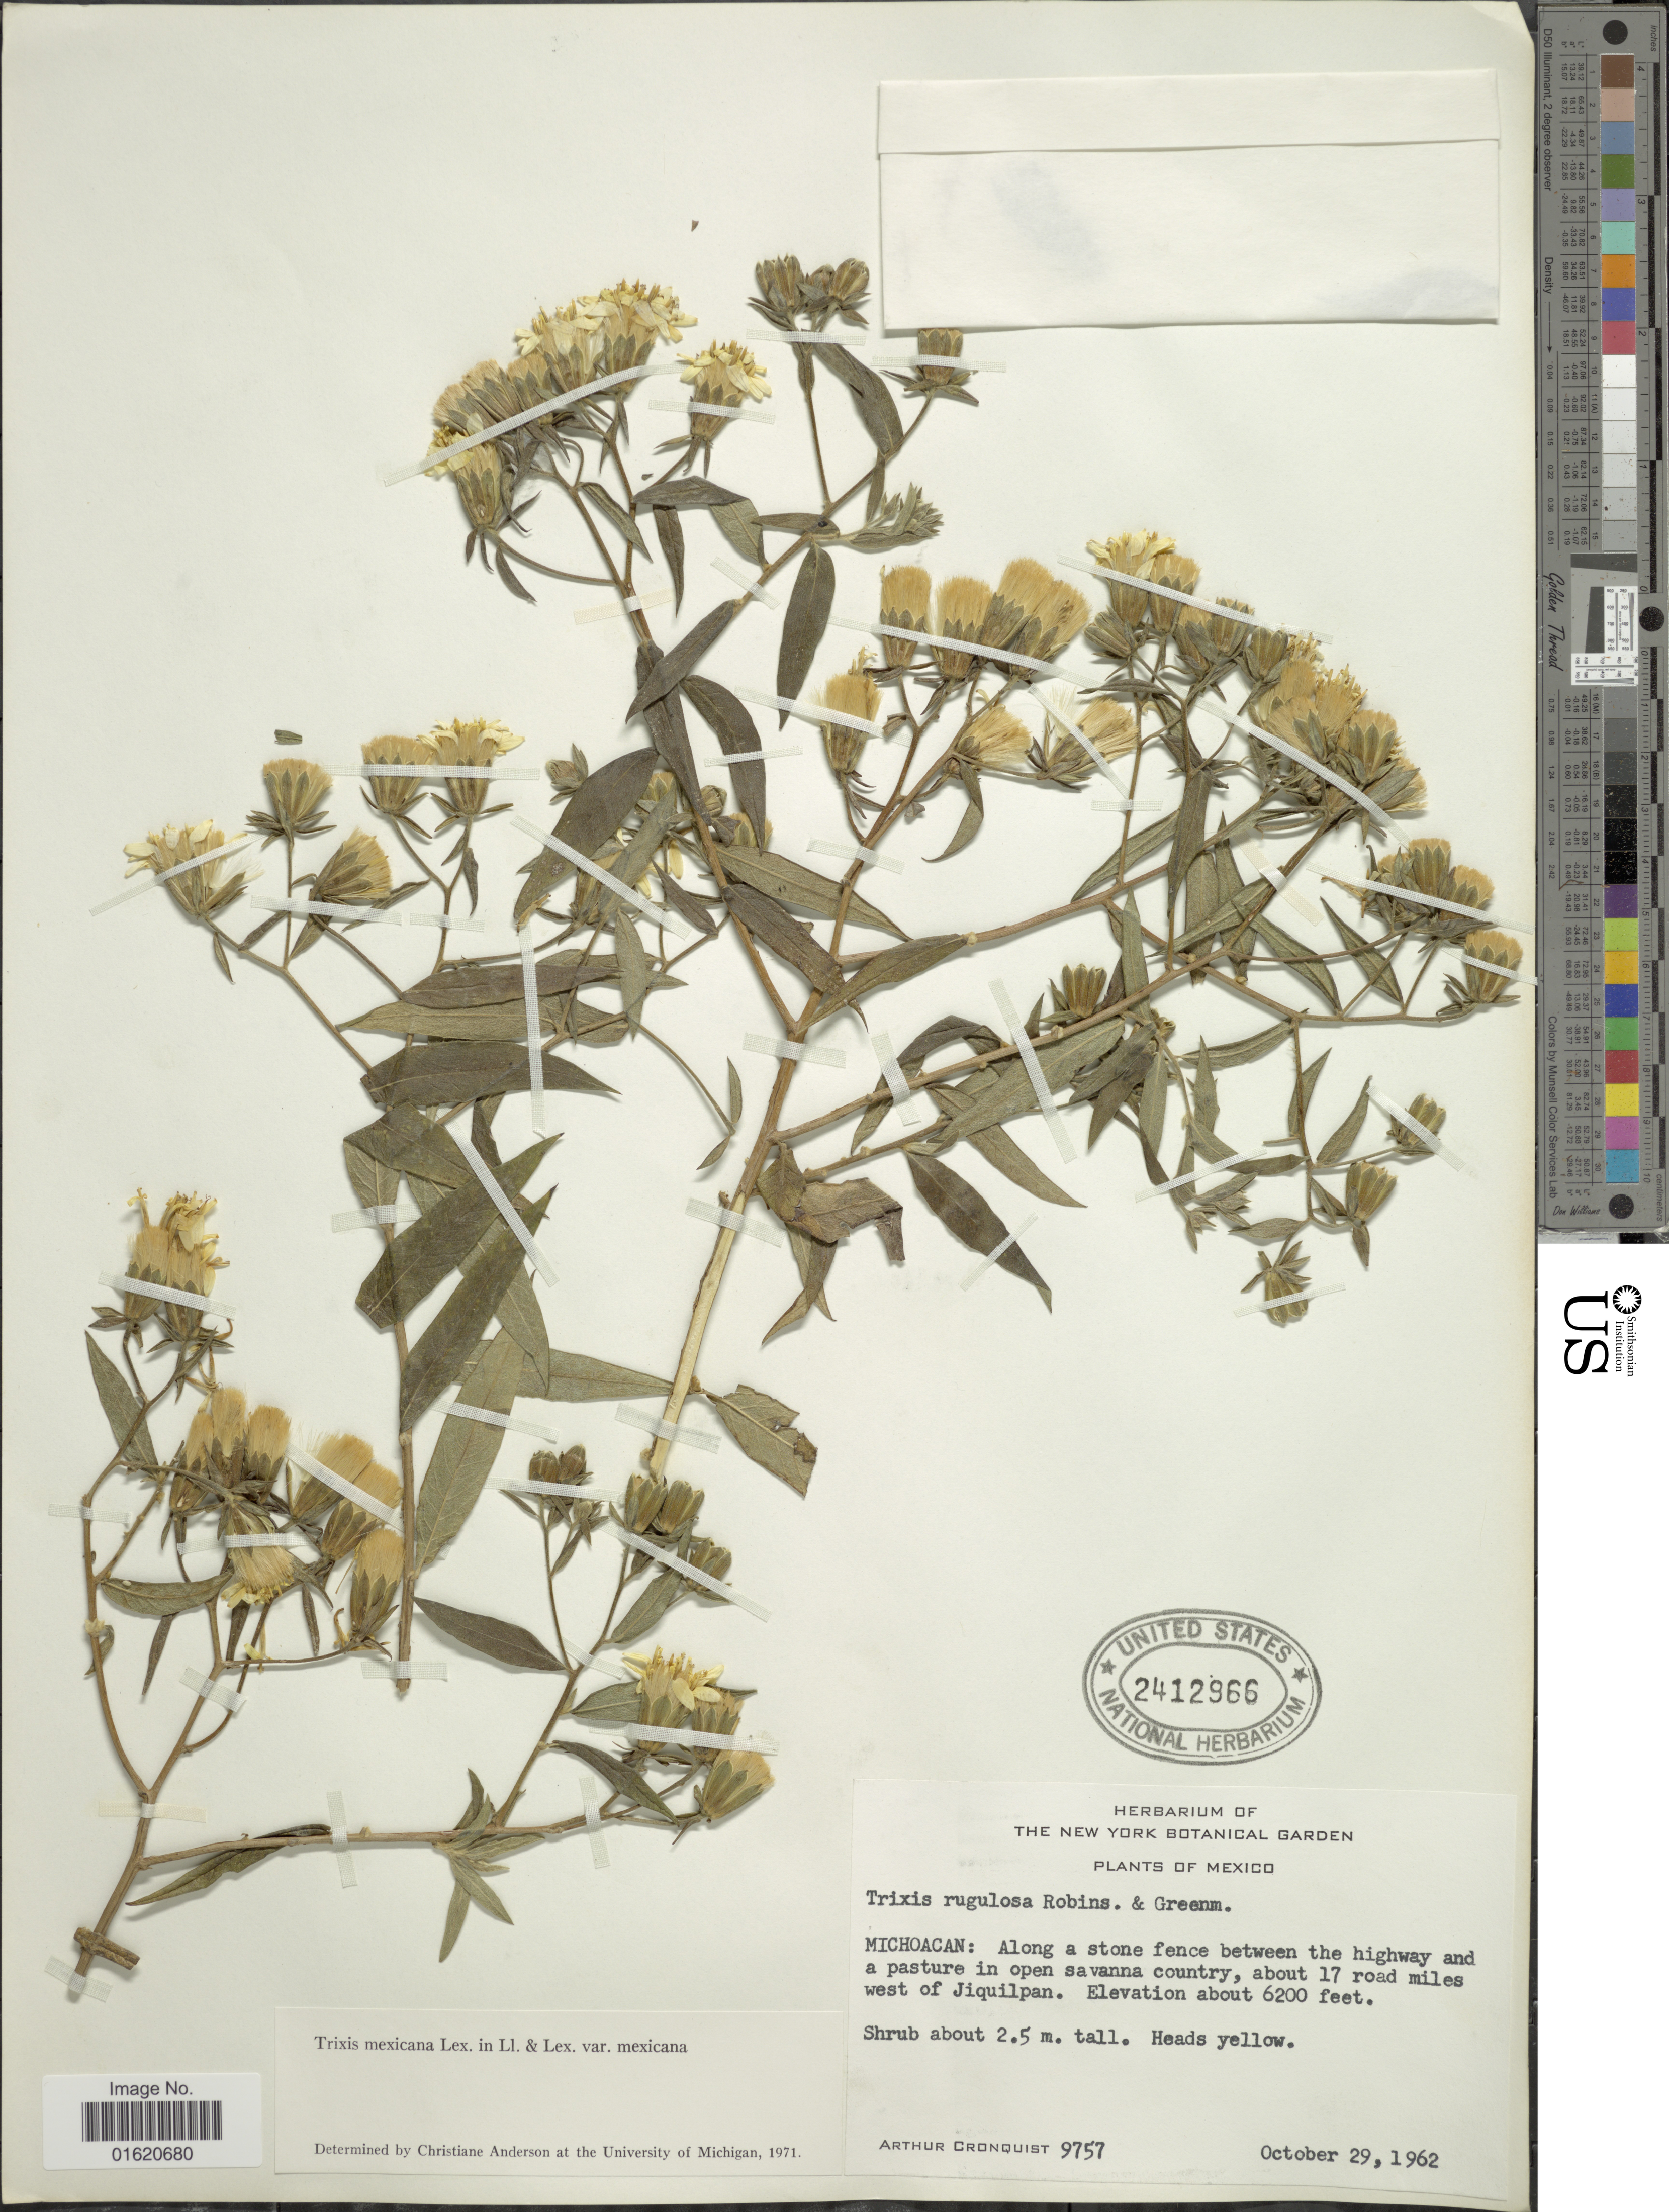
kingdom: Plantae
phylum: Tracheophyta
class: Magnoliopsida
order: Asterales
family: Asteraceae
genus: Trixis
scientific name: Trixis mexicana var. mexicana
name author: Lex.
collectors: A. J. Cronquist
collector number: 9757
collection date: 1962-10-29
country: Mexico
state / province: Michoacán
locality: Along a stone fence between the highway and a pasture in open savanna country, about 17 road miles west of Jiquilpan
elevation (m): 1890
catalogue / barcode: US 2412966